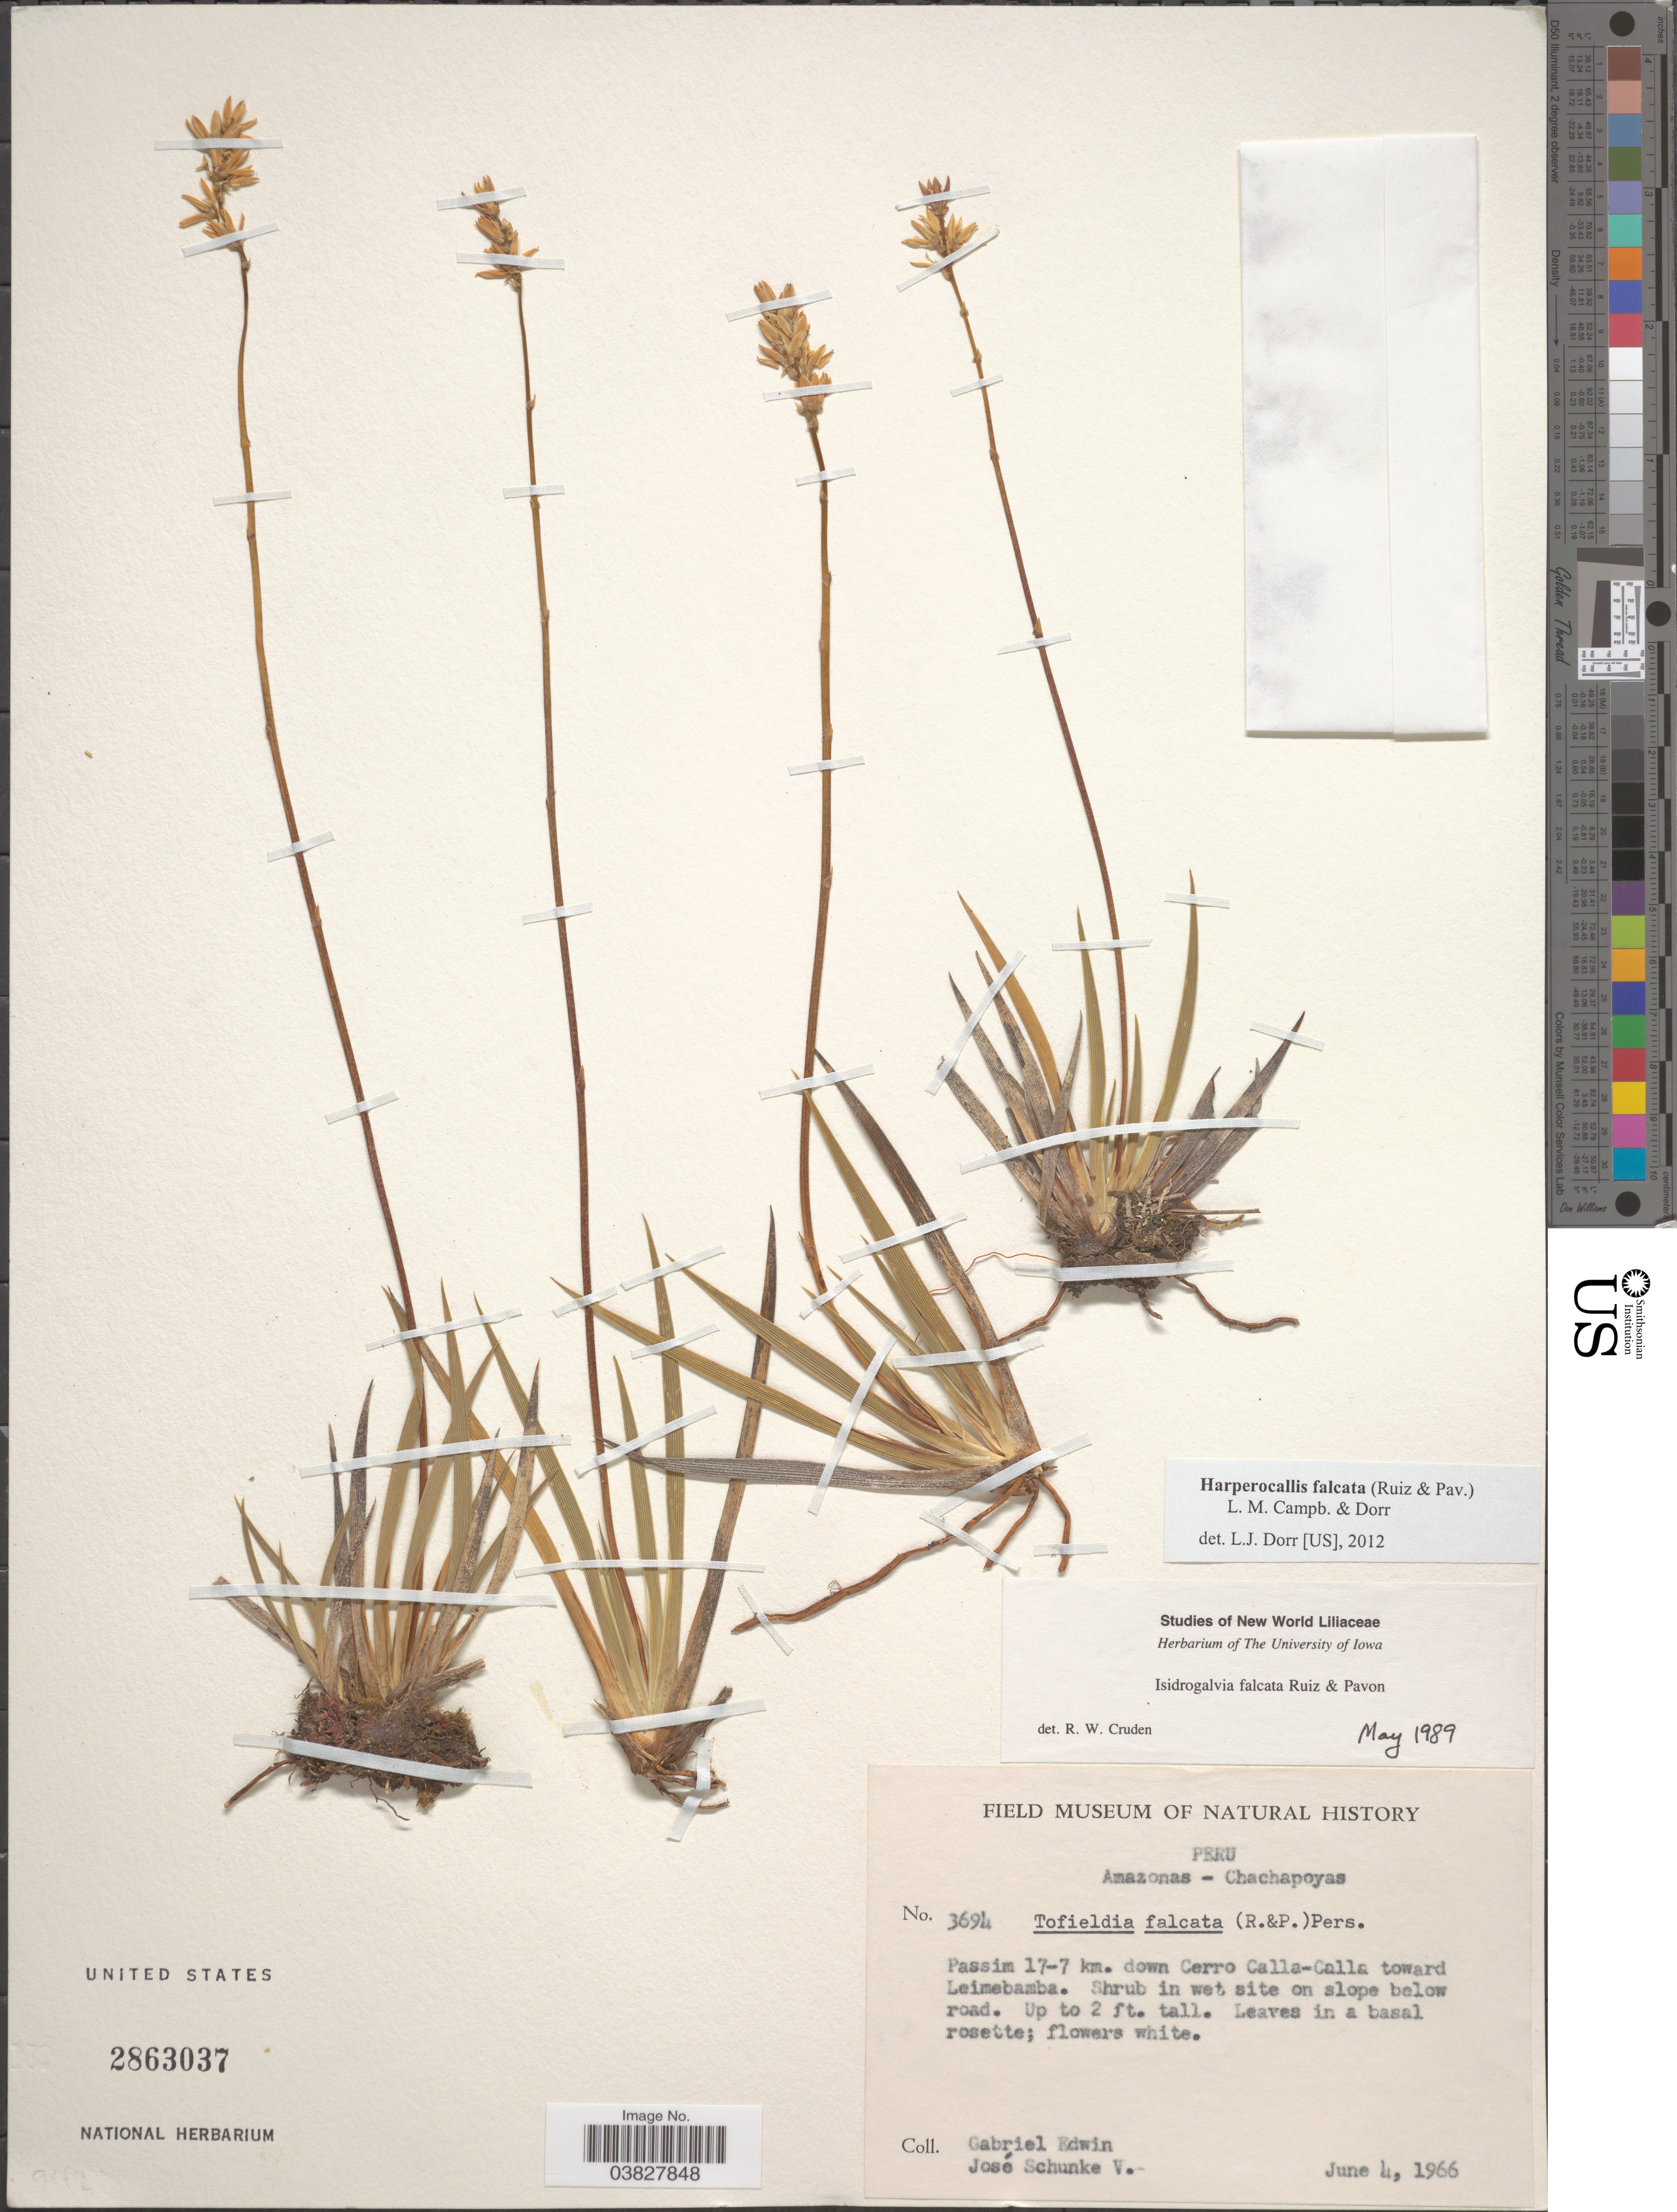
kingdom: Plantae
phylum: Tracheophyta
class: Liliopsida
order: Alismatales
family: Tofieldiaceae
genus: Harperocallis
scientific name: Harperocallis falcata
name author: (Ruiz & Pav.) L.M. Campb. & Dorr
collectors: G. Edwin & J. Schunke Vigo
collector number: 3694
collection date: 1966-06-04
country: Peru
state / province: Amazonas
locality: Chachapoyas. Passim 17-7 km. down Cerro Calla-Calla toward Leimebamba.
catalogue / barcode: US 2863037